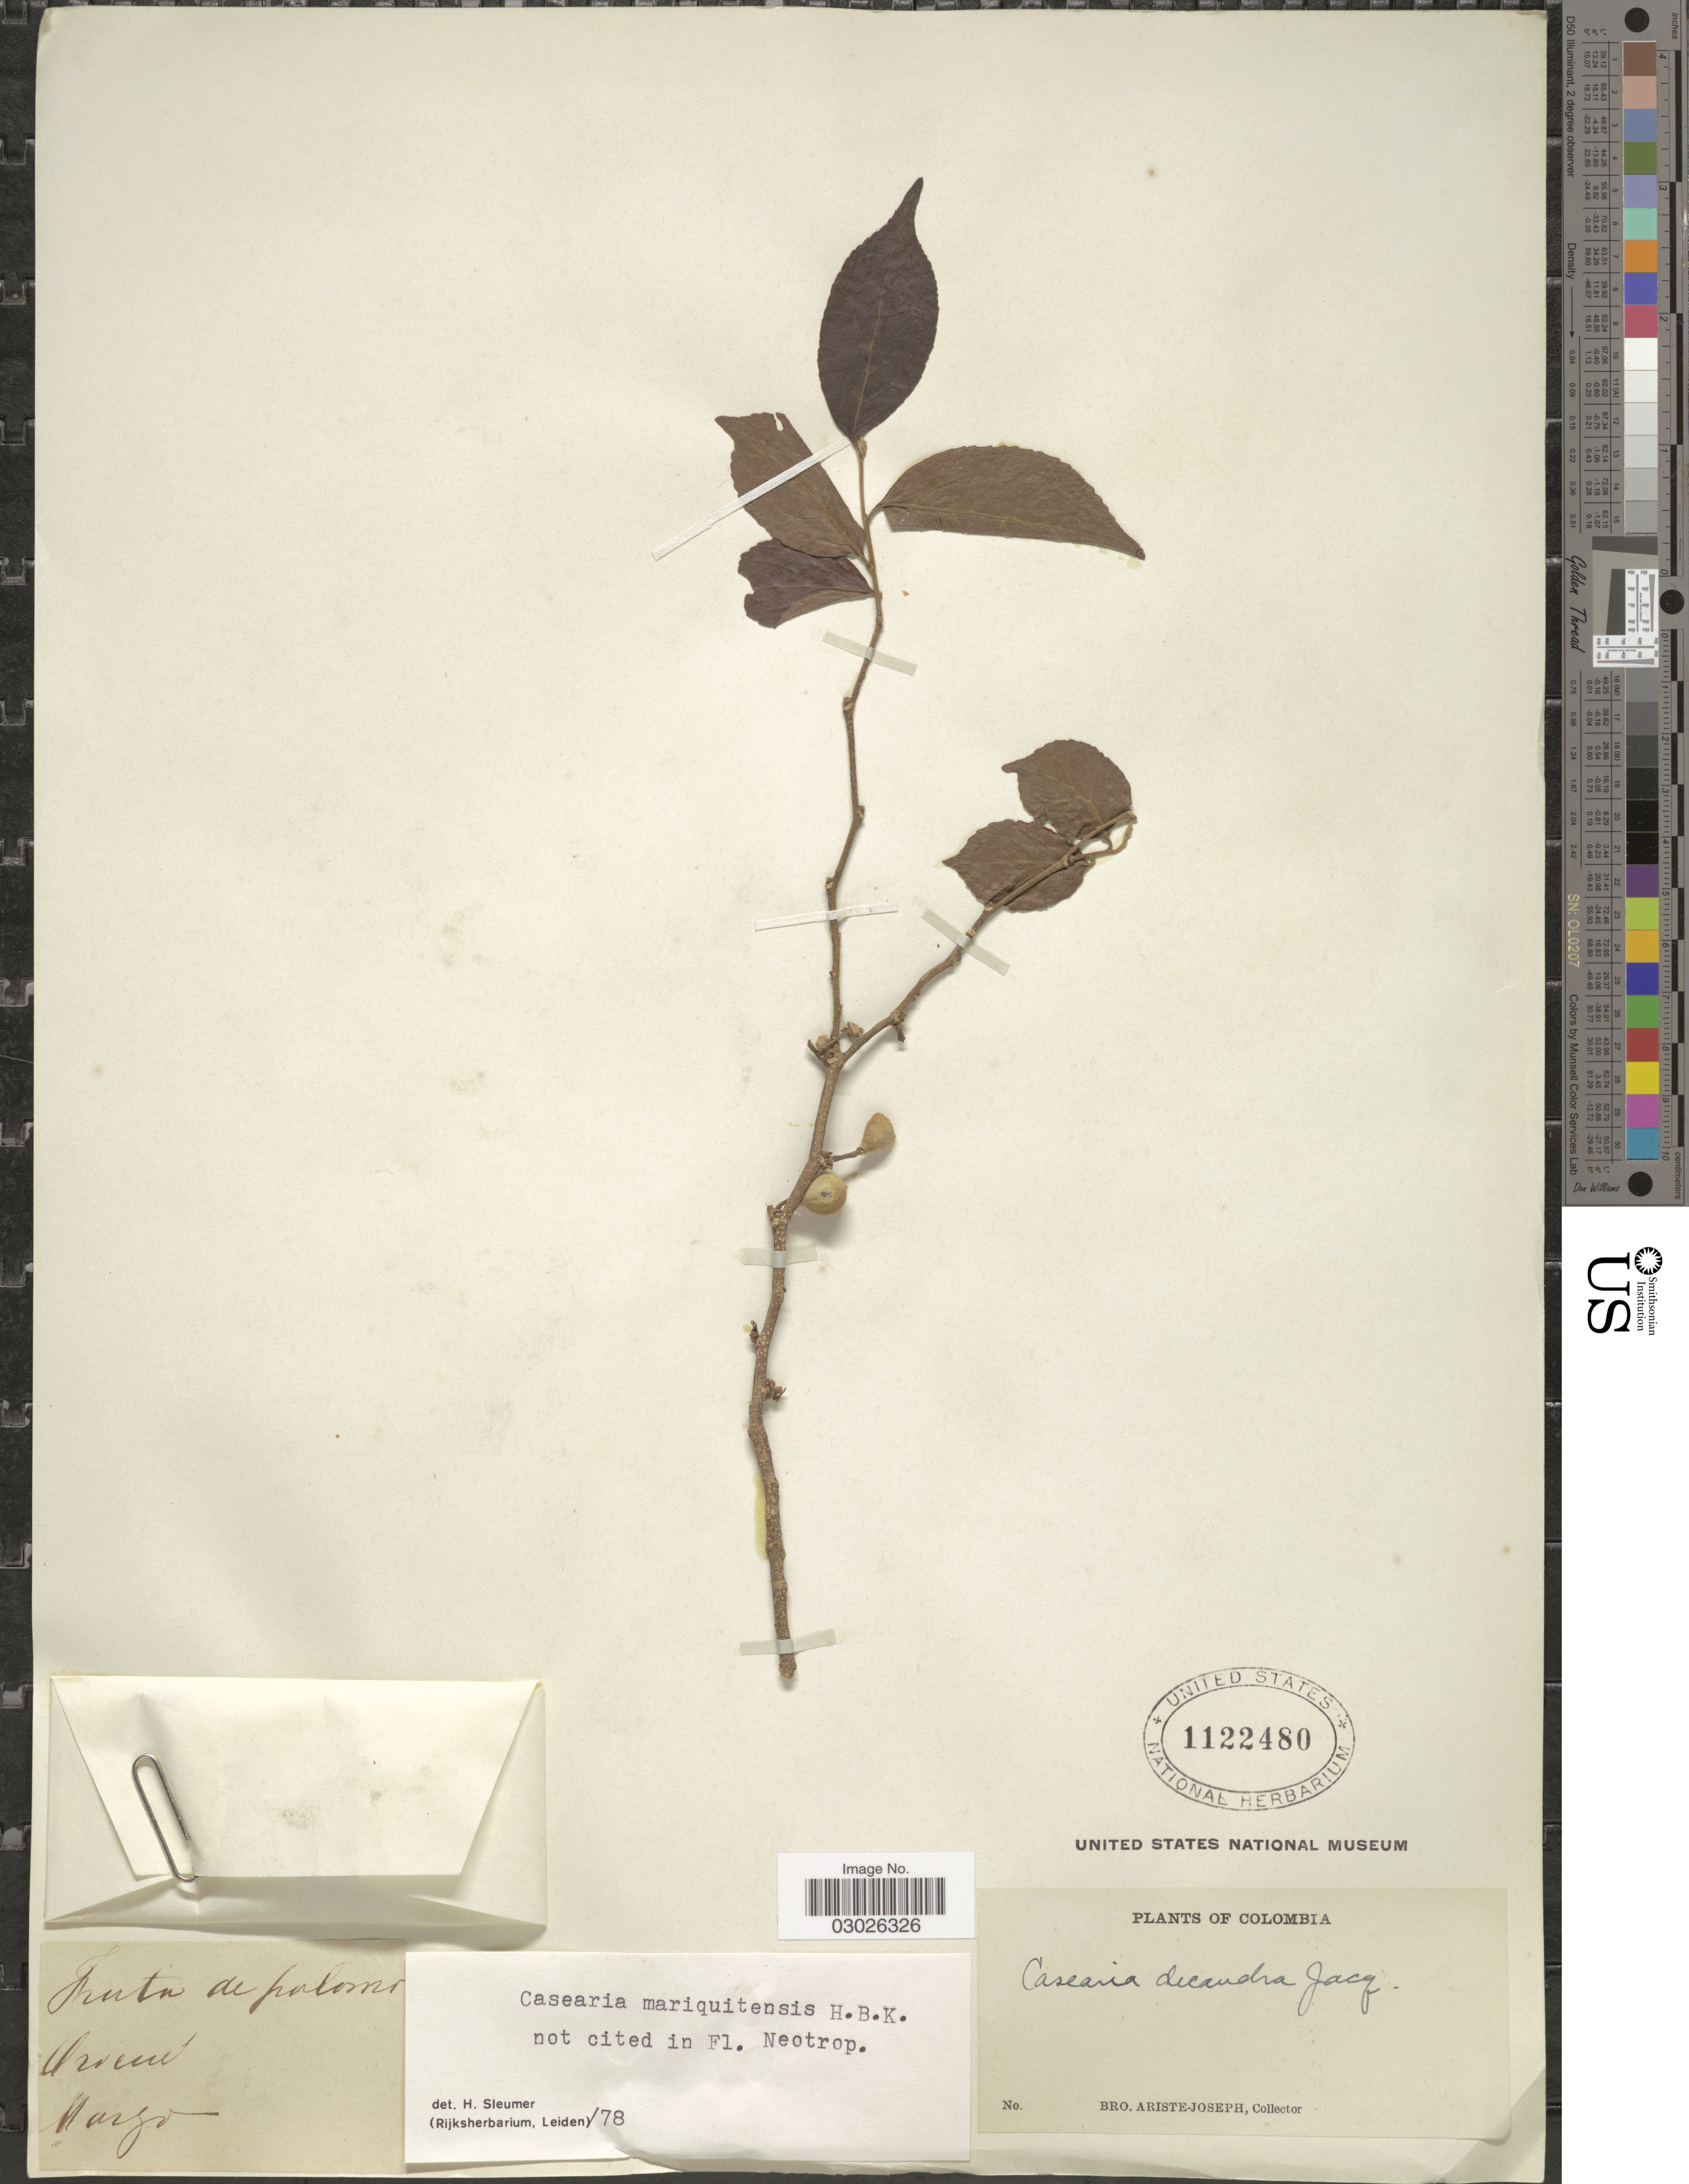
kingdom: Plantae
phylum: Tracheophyta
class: Magnoliopsida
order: Malpighiales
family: Salicaceae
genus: Casearia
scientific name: Casearia mariquitensis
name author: Kunth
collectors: Bro. Ariste-Joseph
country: Colombia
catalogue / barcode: US 1122480